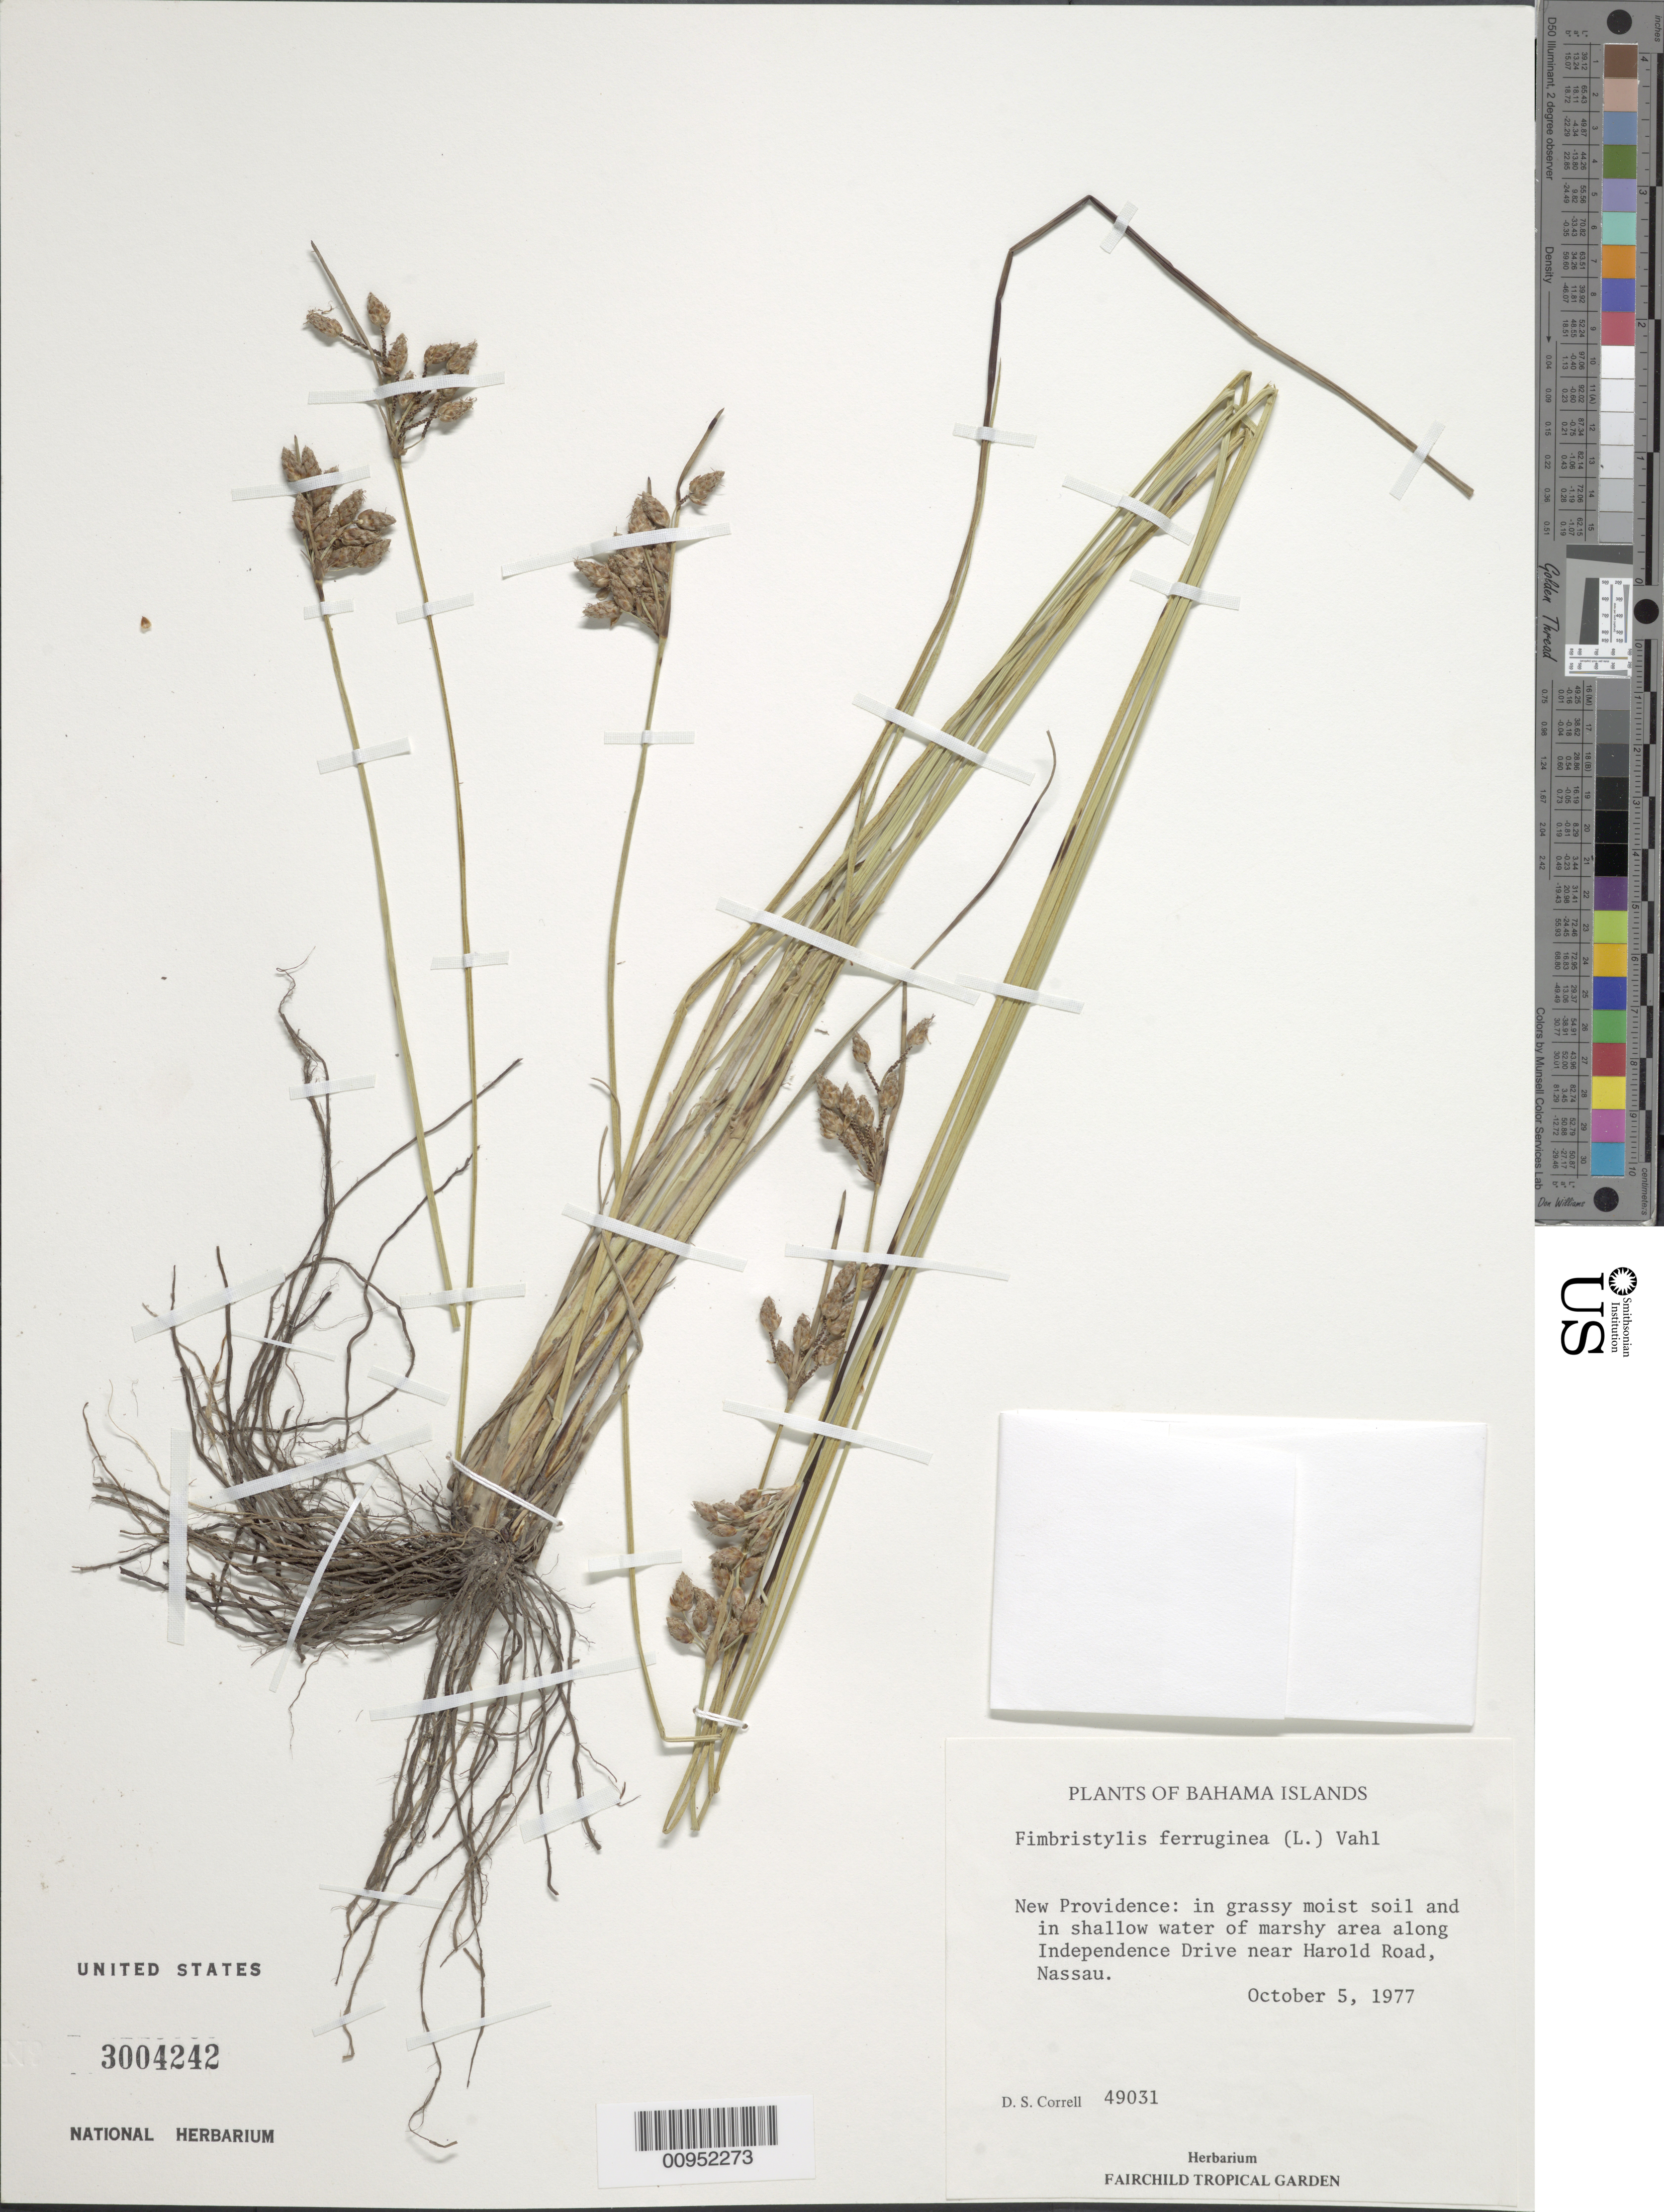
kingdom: Plantae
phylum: Tracheophyta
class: Liliopsida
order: Poales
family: Cyperaceae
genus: Fimbristylis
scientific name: Fimbristylis ferruginea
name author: (L.) Vahl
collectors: D. S. Correll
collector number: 49031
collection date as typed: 05 Oct 1977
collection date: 1977-10-05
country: Bahamas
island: New Providence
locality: Along Independence Drive near Harold Road, Nassau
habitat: In grassy moist soil and in shallow water of marshy area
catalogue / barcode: US 3004242